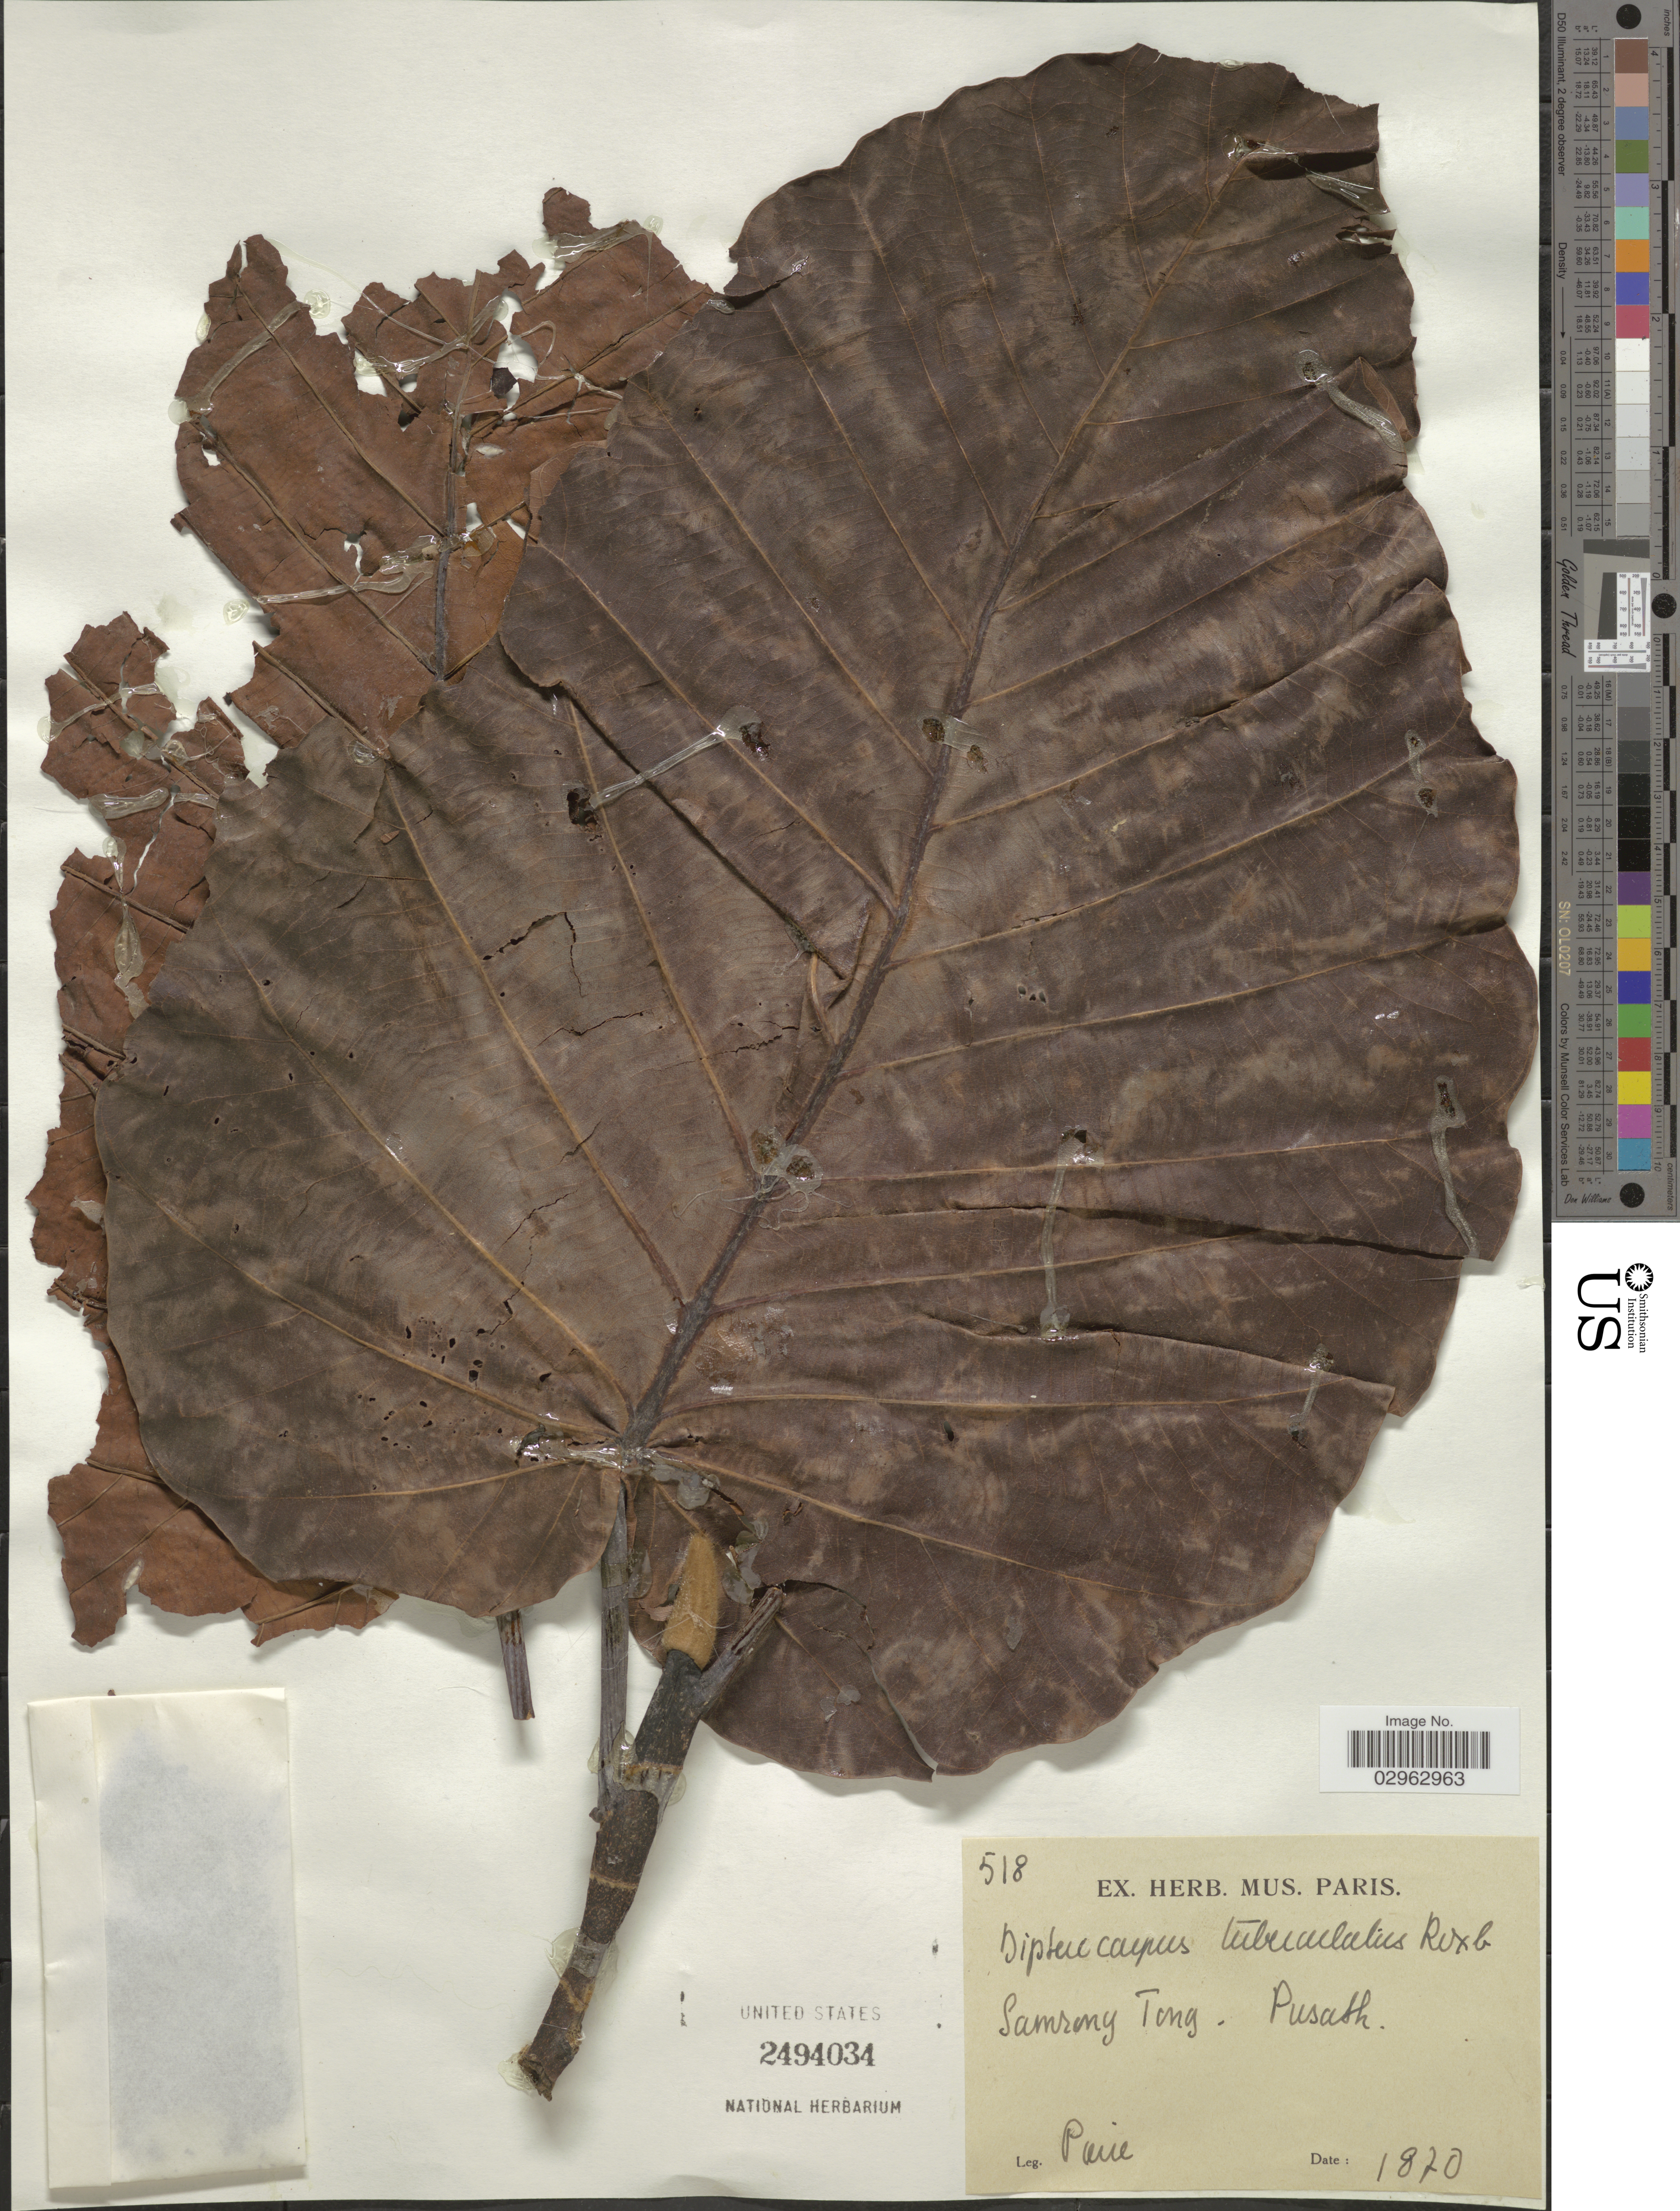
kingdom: Plantae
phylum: Tracheophyta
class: Magnoliopsida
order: Malvales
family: Dipterocarpaceae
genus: Dipterocarpus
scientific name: Dipterocarpus tuberculatus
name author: Roxb.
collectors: -- Pierre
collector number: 518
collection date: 1870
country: Cambodia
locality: Samrong Tong-Pusath.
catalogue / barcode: US 2494034